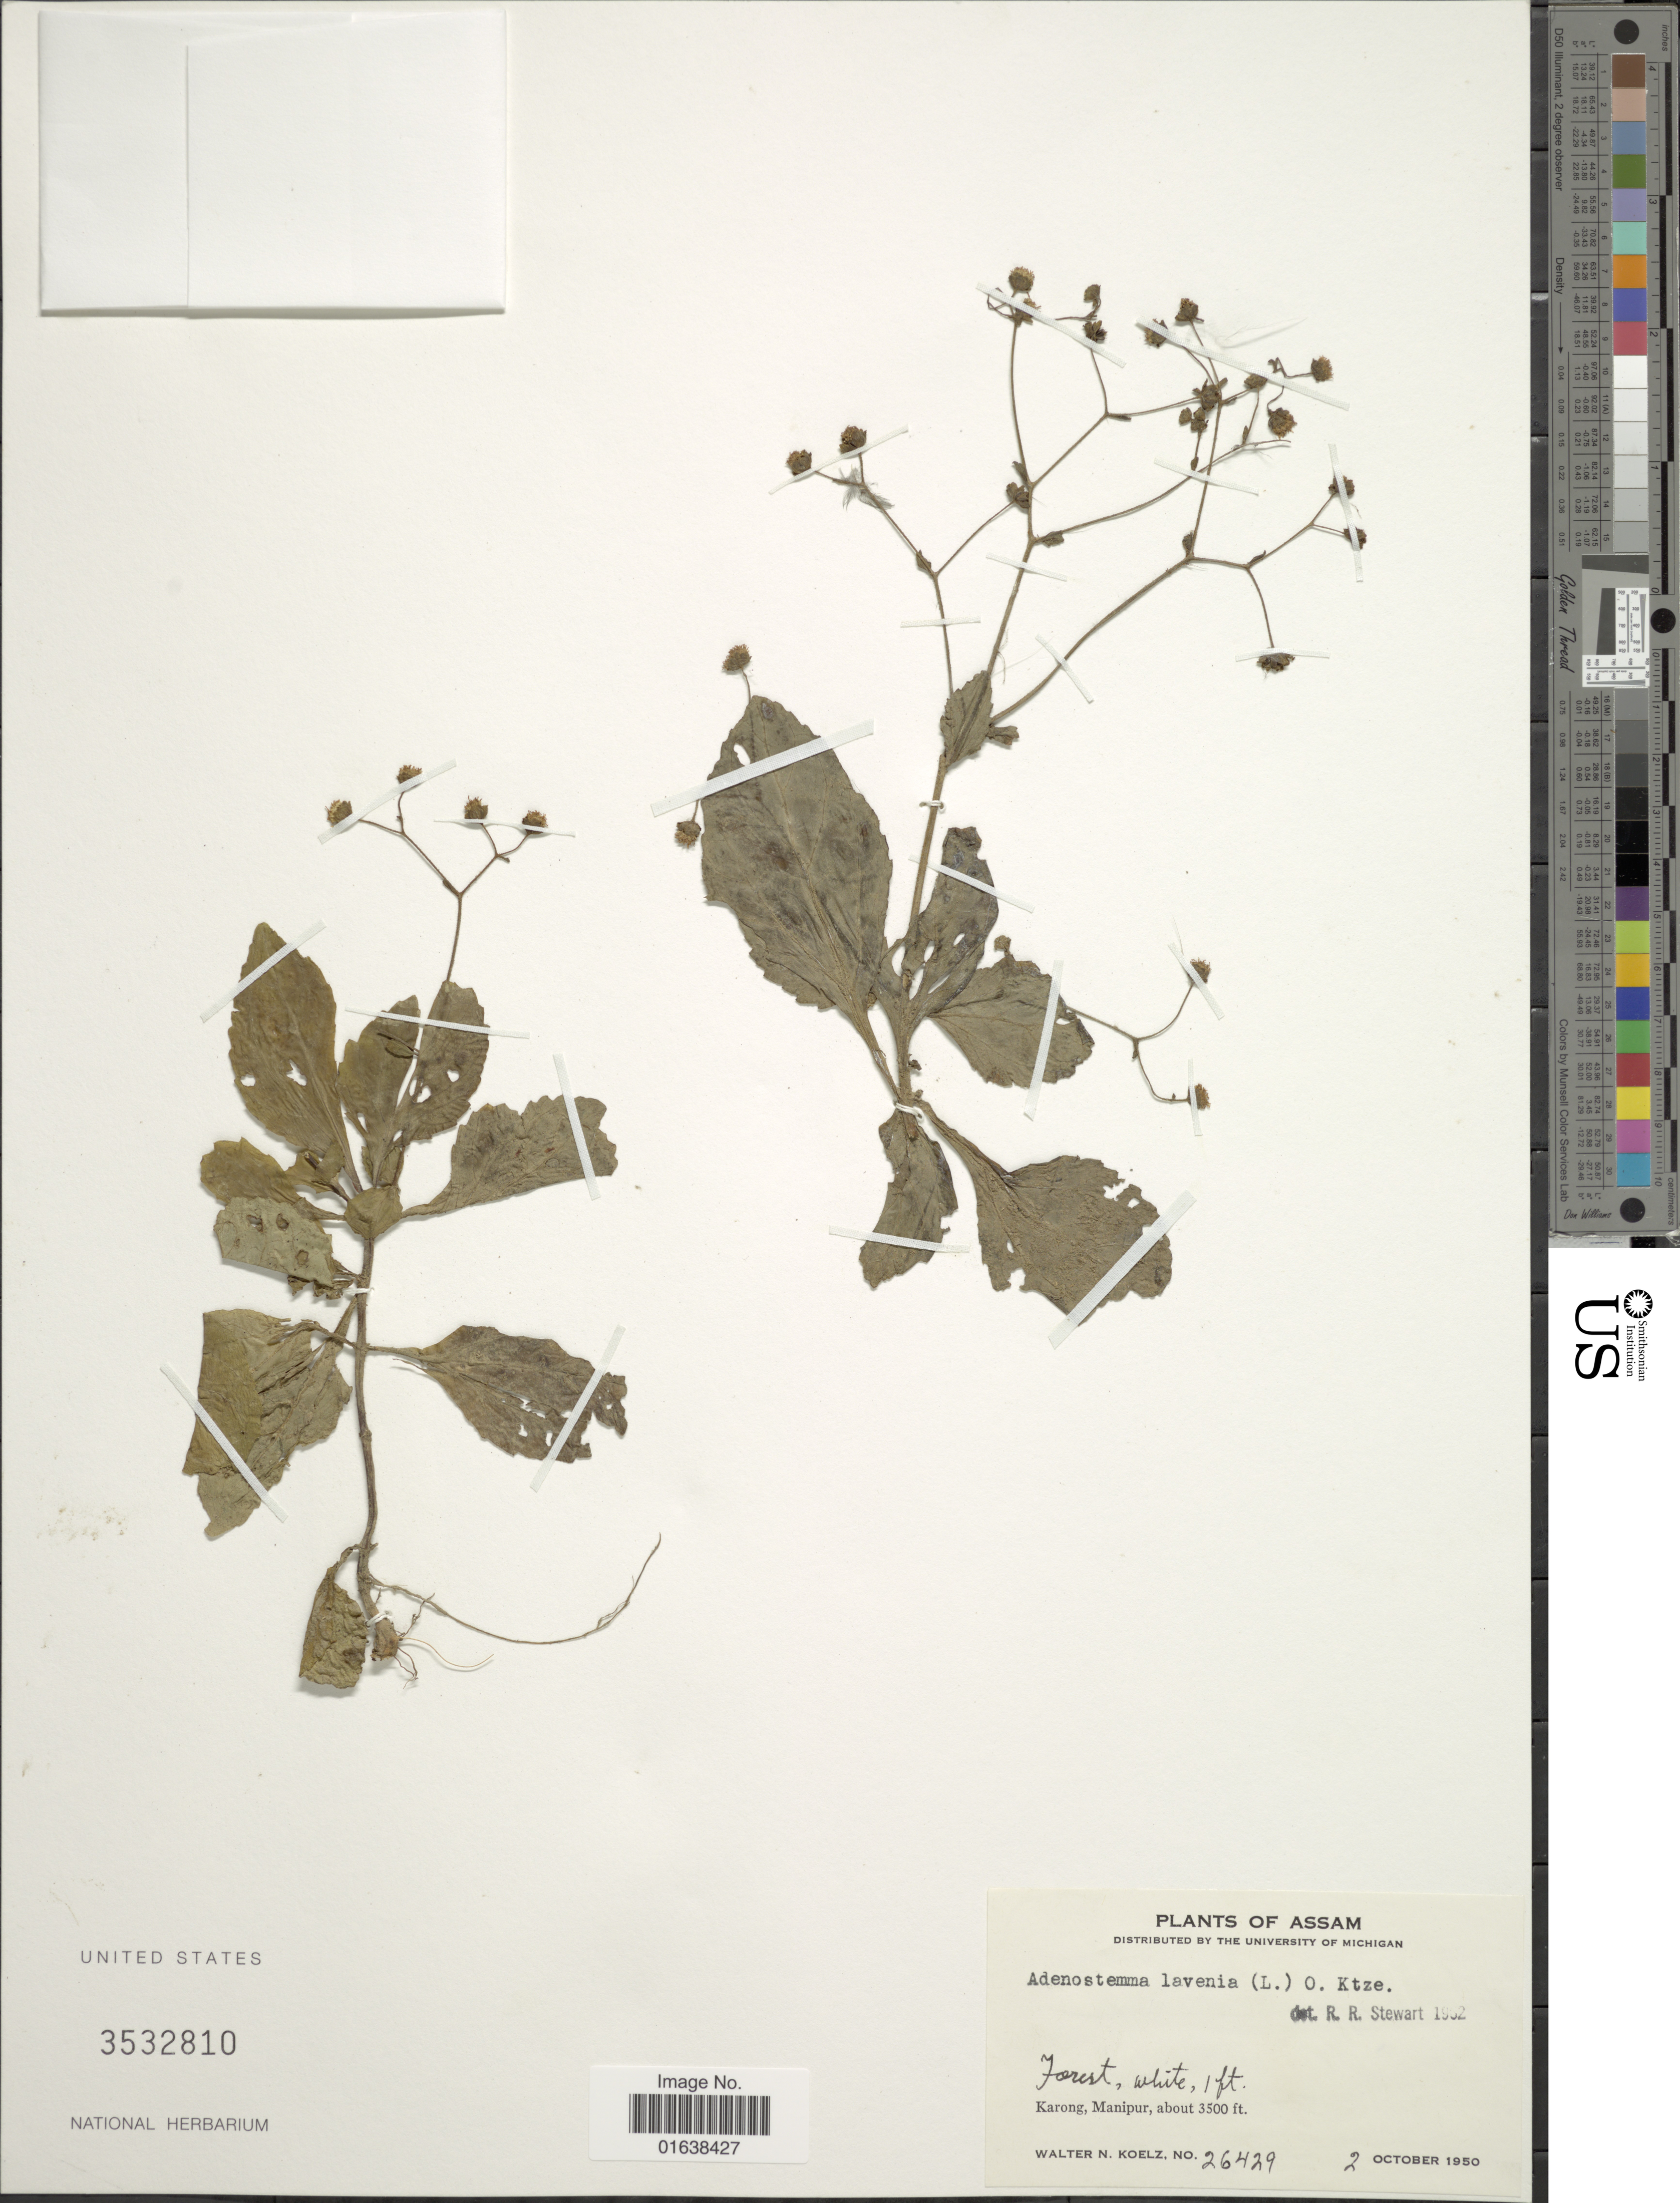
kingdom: Plantae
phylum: Tracheophyta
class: Magnoliopsida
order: Asterales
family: Asteraceae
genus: Adenostemma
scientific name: Adenostemma lavenia var. lavenia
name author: Kuntze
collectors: W. N. Koelz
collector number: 26429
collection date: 1950-10-02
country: India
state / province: Manipur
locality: Assam, Forest. Karong, Manipur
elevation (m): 1067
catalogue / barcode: US 3532810